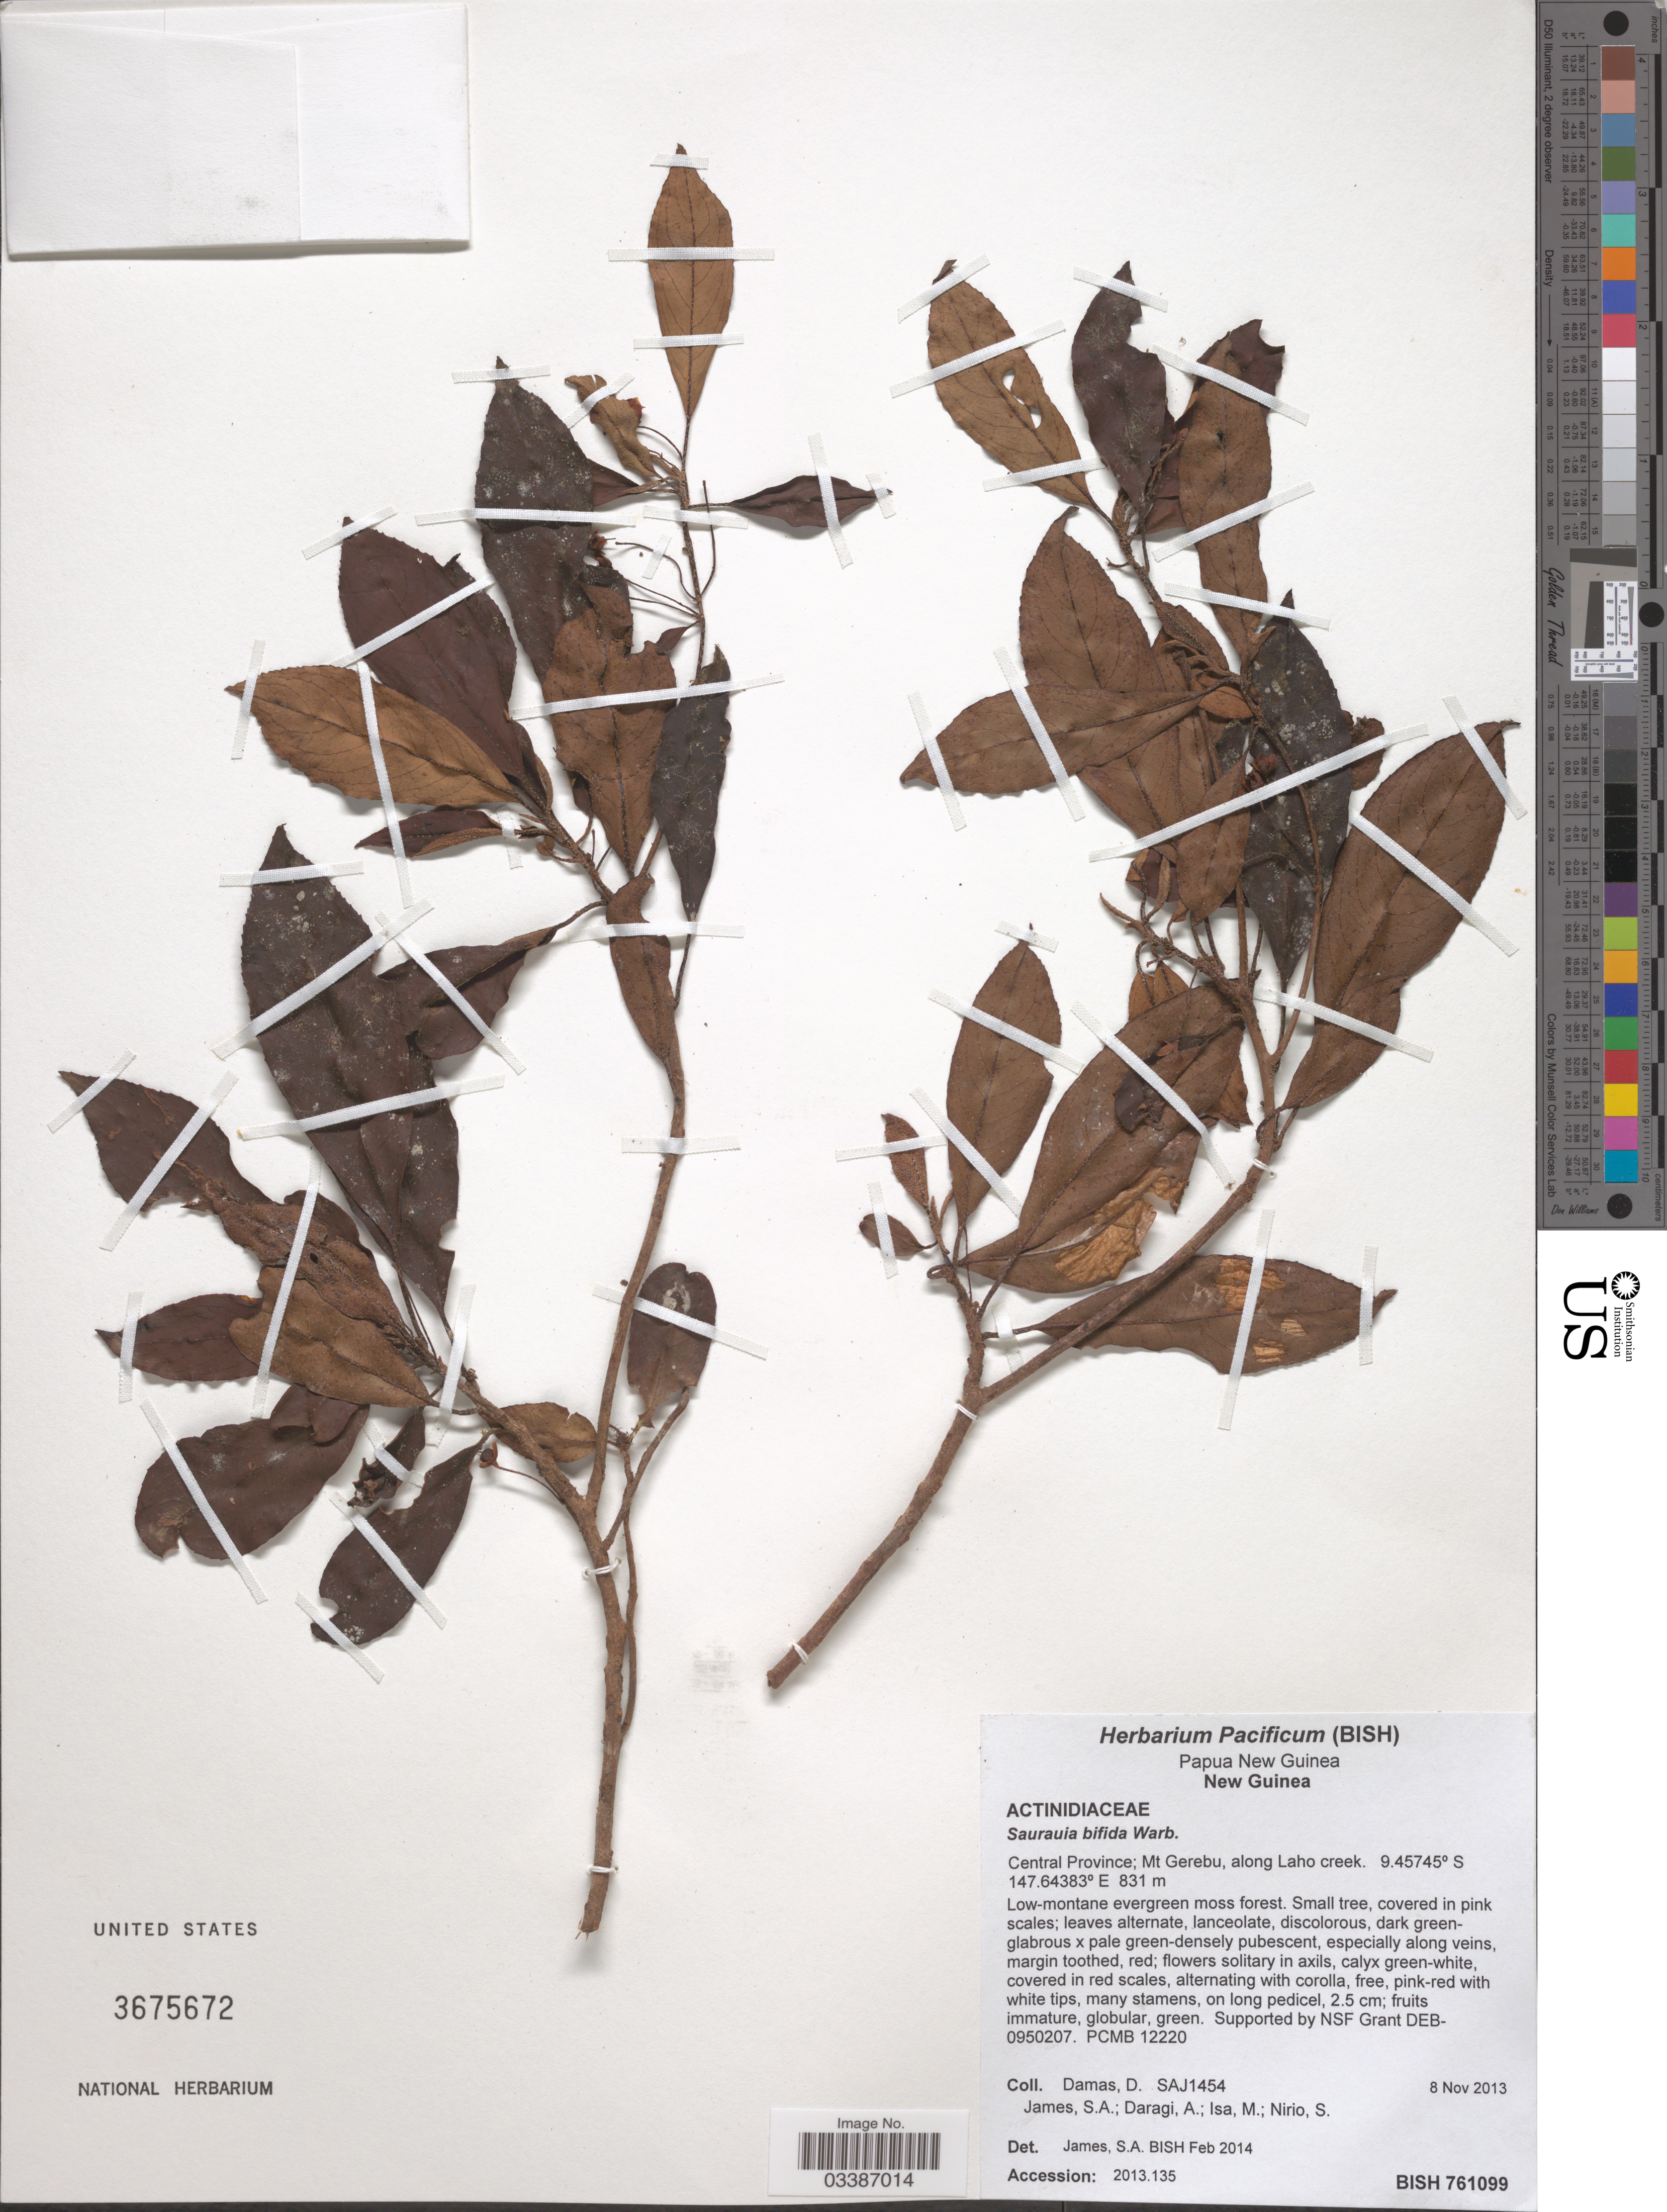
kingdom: Plantae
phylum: Tracheophyta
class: Magnoliopsida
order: Ericales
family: Actinidiaceae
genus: Saurauia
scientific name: Saurauia bifida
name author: Warb.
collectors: D. Damas, S. James, A. Daragi, M. Isa & S. Nirio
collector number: SAJ1454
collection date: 2013-11-08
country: Papua New Guinea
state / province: Central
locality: New Guinea. Mt Gerebu, along Laho creek.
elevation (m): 831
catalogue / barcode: US 3675672